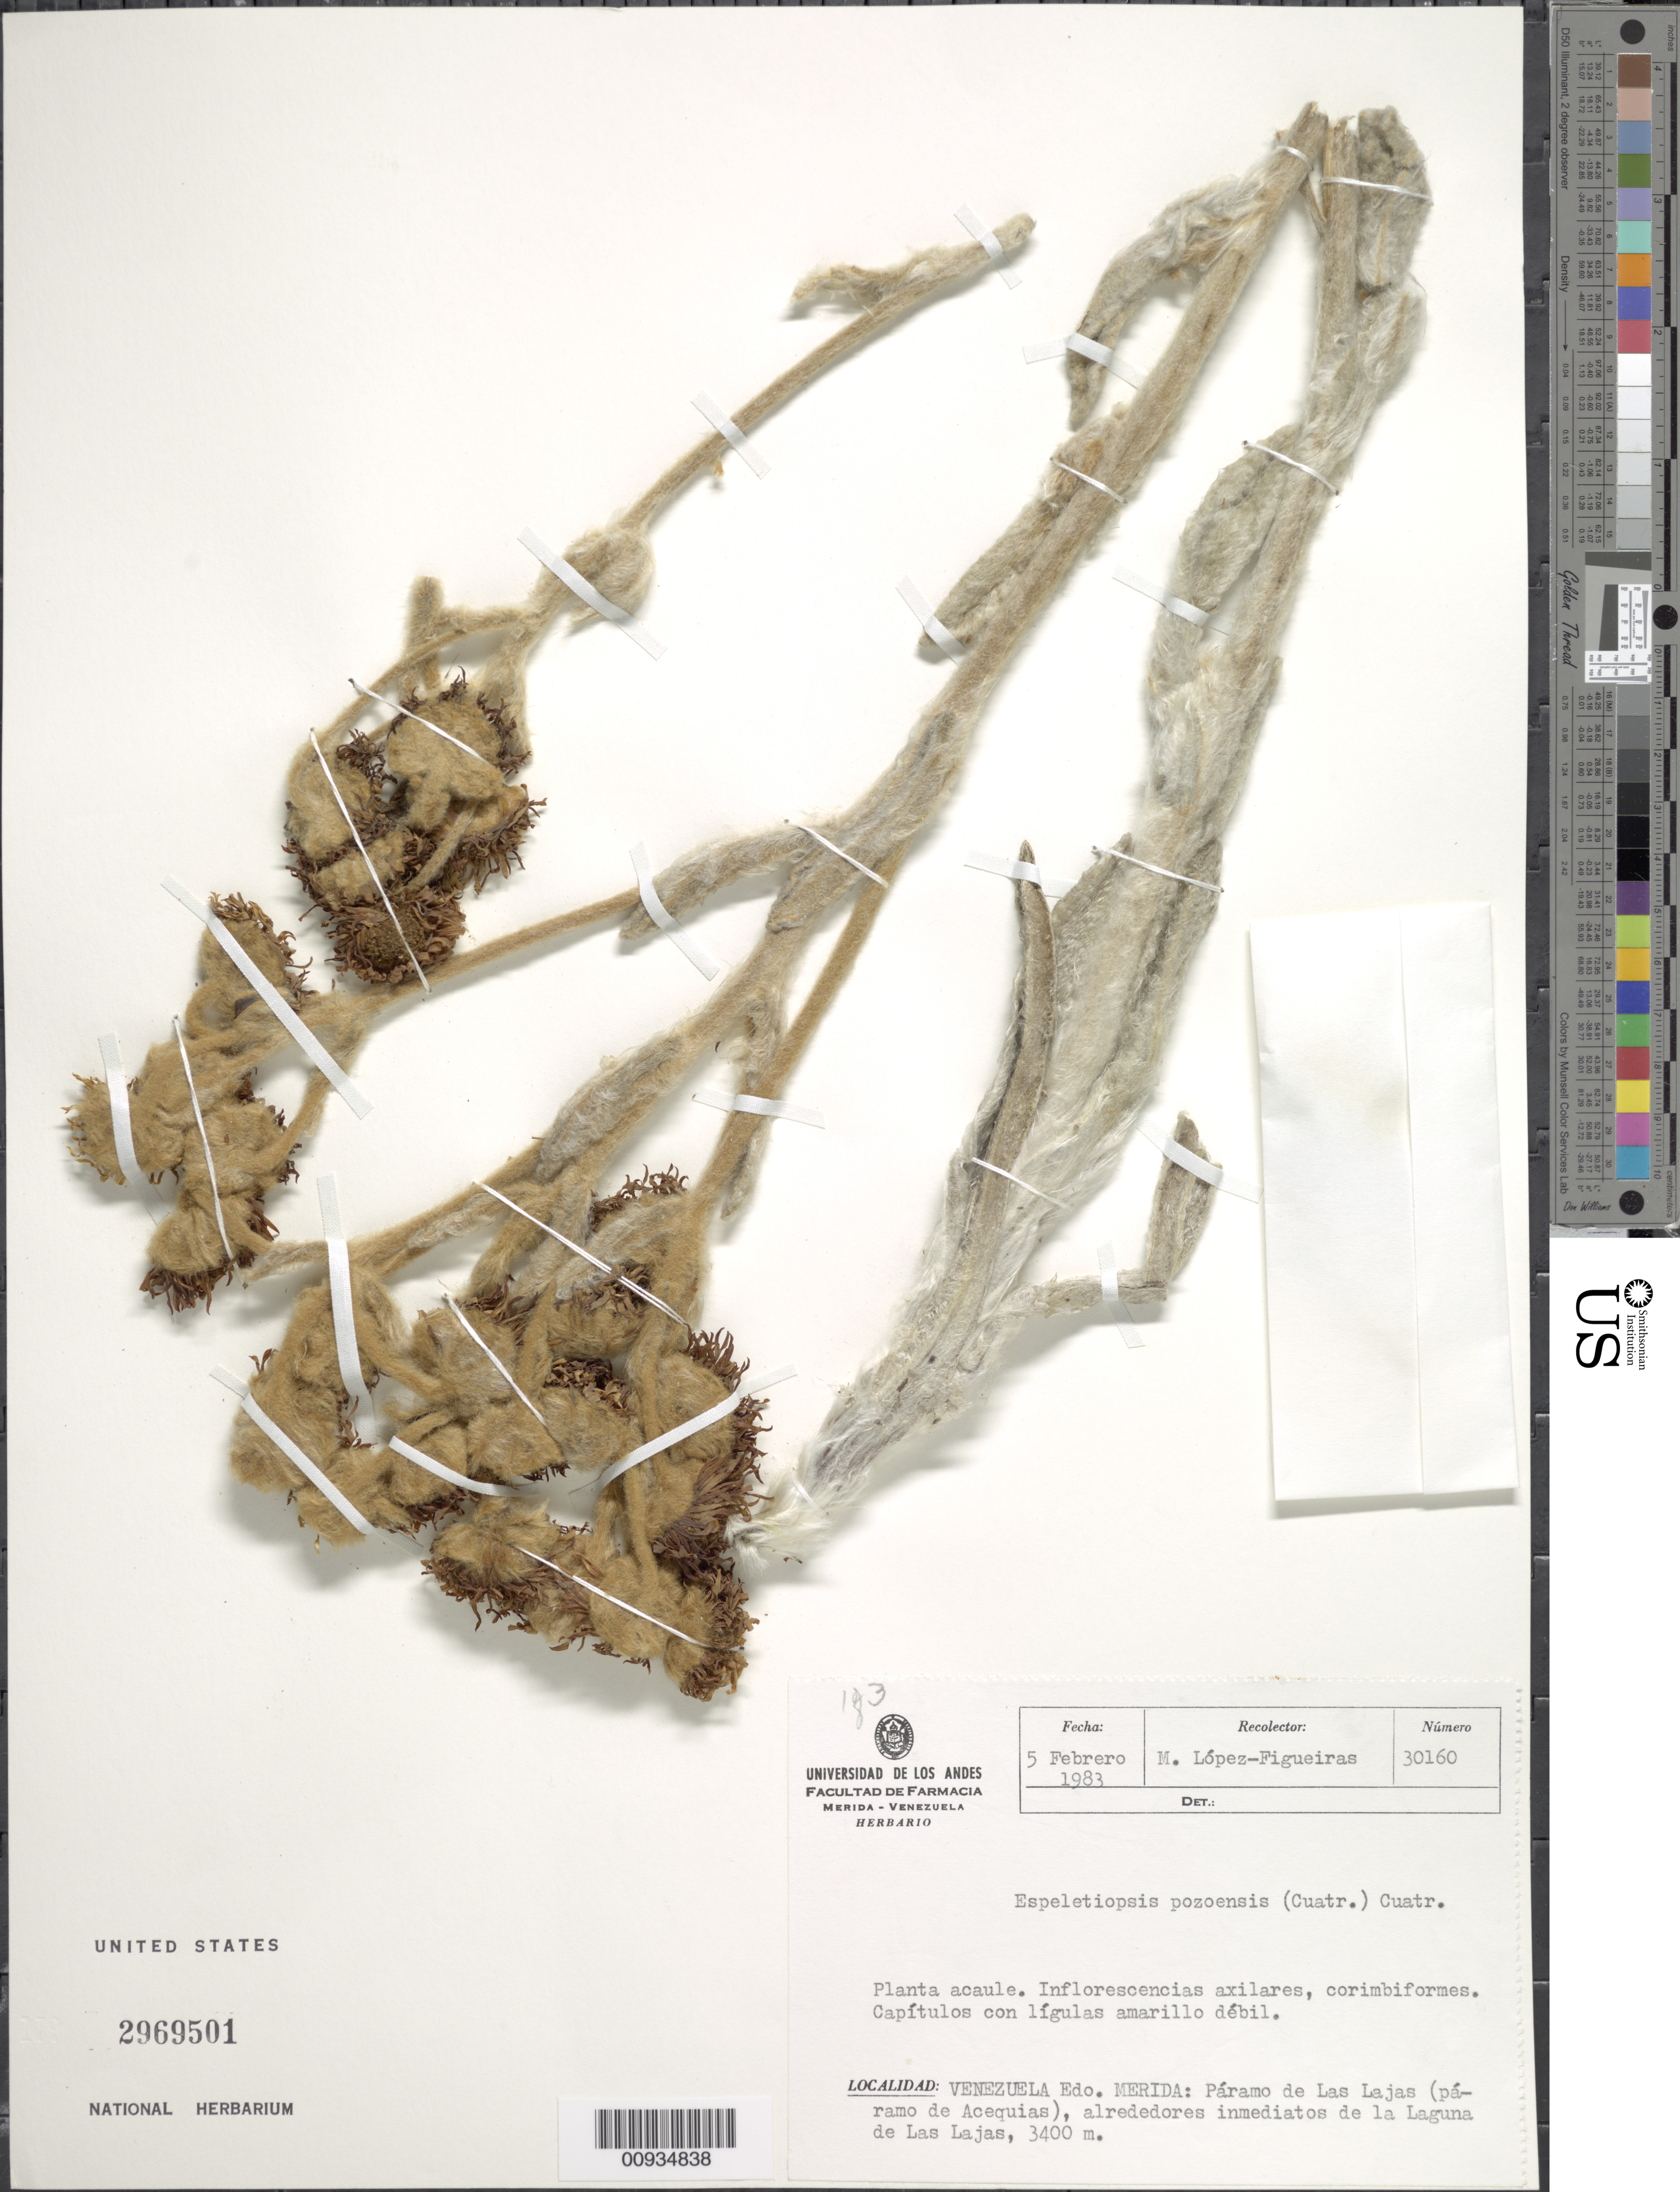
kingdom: Plantae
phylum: Tracheophyta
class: Magnoliopsida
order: Asterales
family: Asteraceae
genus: Espeletiopsis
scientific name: Espeletiopsis pozoensis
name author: (Cuatrec.) Cuatrec.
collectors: M. López Figueiras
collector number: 30160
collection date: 1983-02-05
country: Venezuela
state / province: Mérida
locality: Páramo de Las Lajas. (= Páramo de Acequias.) Alrededores inmediatos de la Laguna de Las Lajas.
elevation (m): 3400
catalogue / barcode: US 2969501